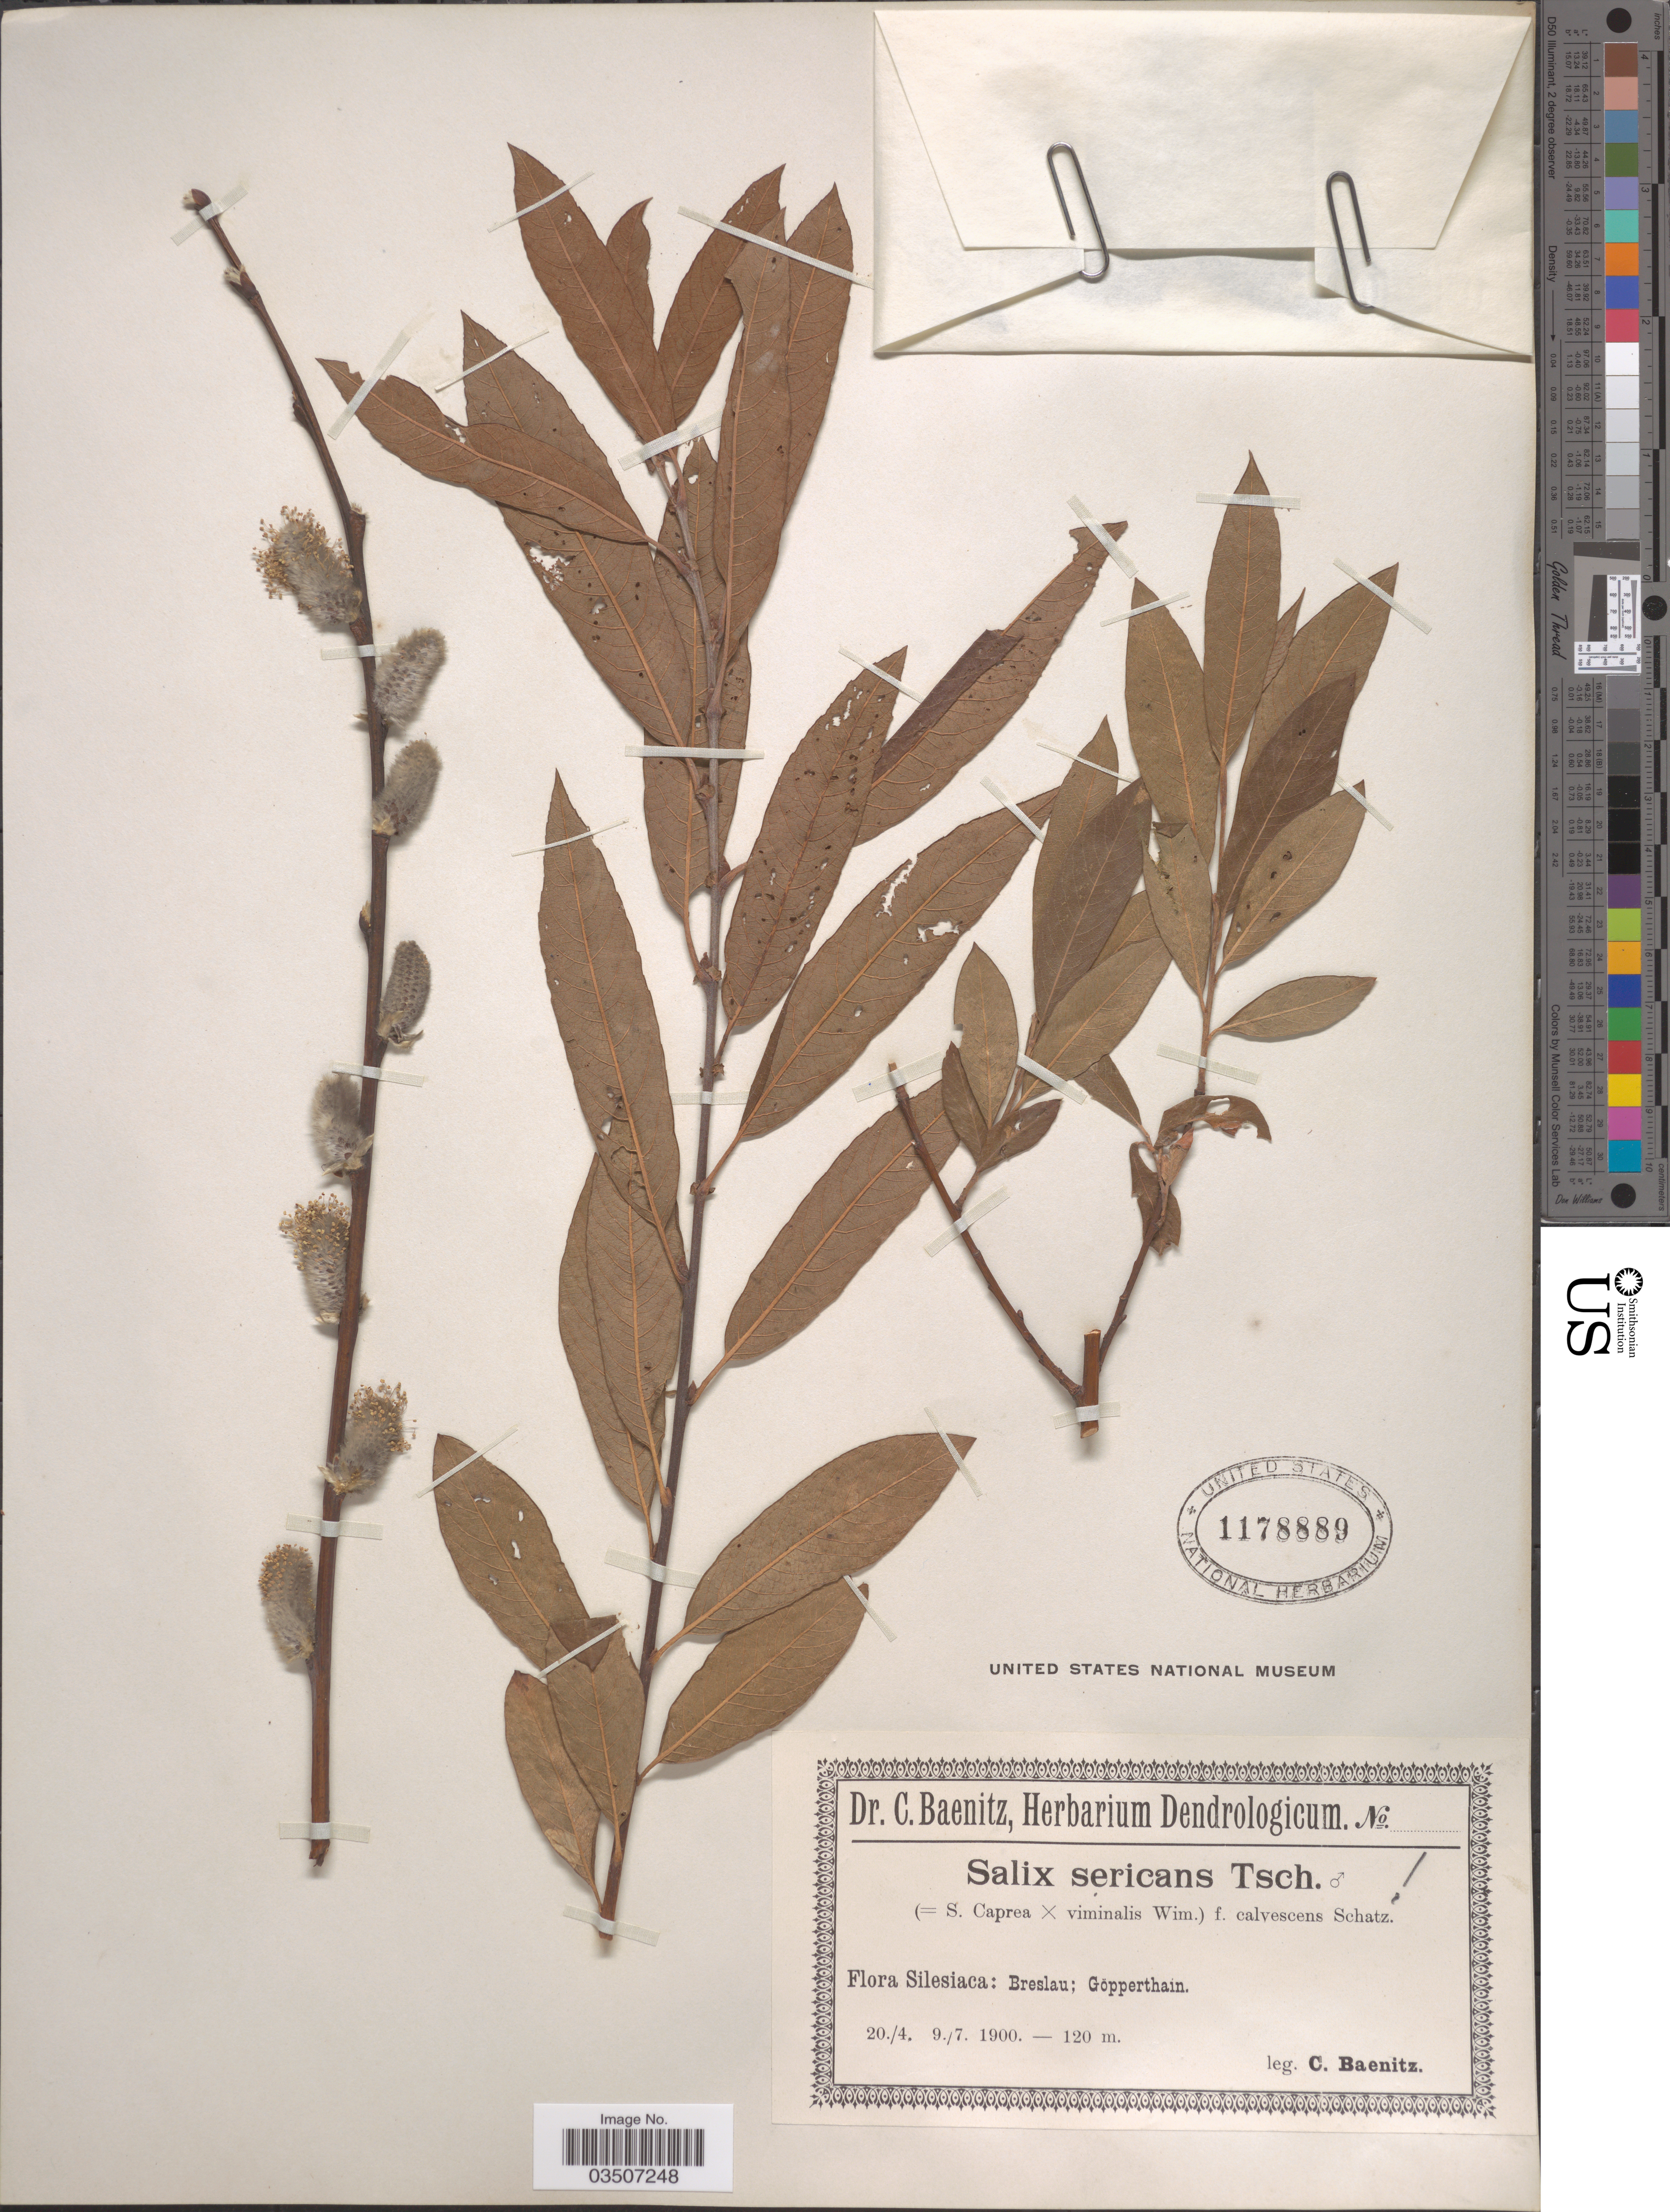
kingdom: Plantae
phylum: Tracheophyta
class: Magnoliopsida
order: Malpighiales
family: Salicaceae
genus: Salix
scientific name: Salix sericans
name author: Tausch ex Kern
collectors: C. G. Baenitz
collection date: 1900-04-20/1900-07-09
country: Poland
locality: Silesiaca: Breslau; Göpperthain.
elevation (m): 120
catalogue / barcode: US 1178889